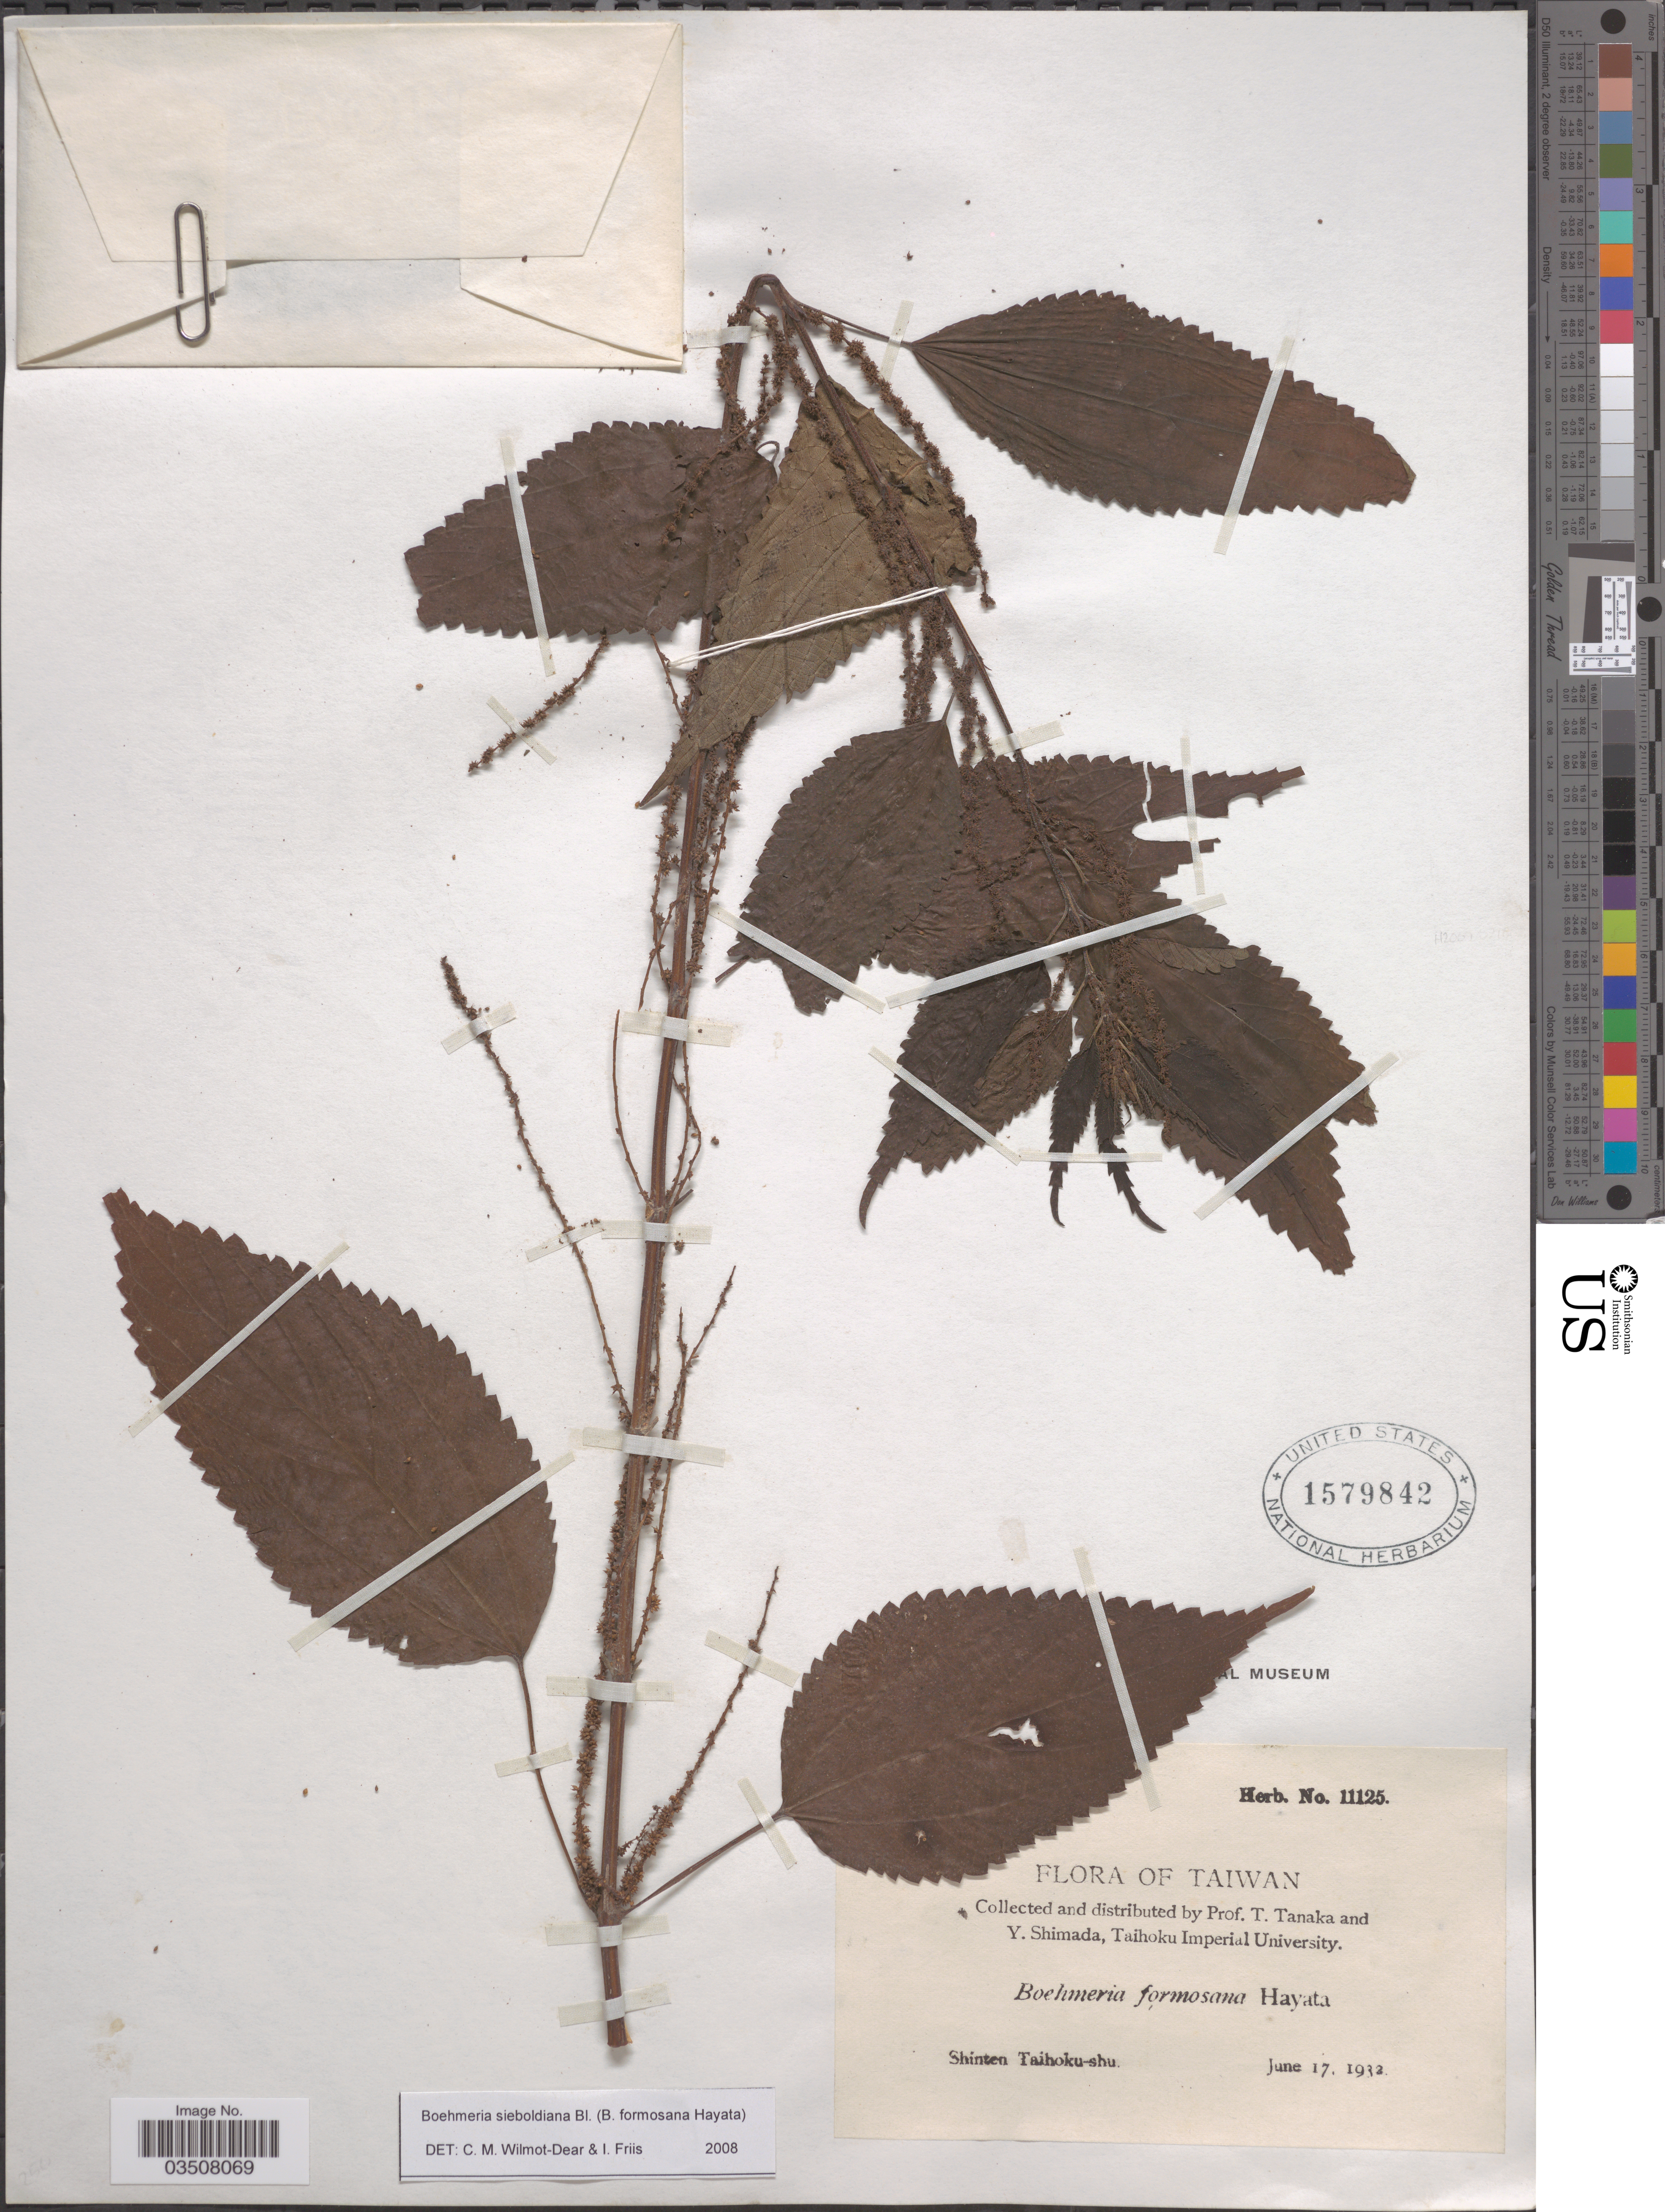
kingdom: Plantae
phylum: Tracheophyta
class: Magnoliopsida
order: Rosales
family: Urticaceae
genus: Boehmeria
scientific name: Boehmeria sieboldiana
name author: Blume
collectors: T. Tanaka & Y. Shimada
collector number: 11125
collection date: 1932-06-17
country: Taiwan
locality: Shinten, Taihoku-shu.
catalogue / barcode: US 1579842